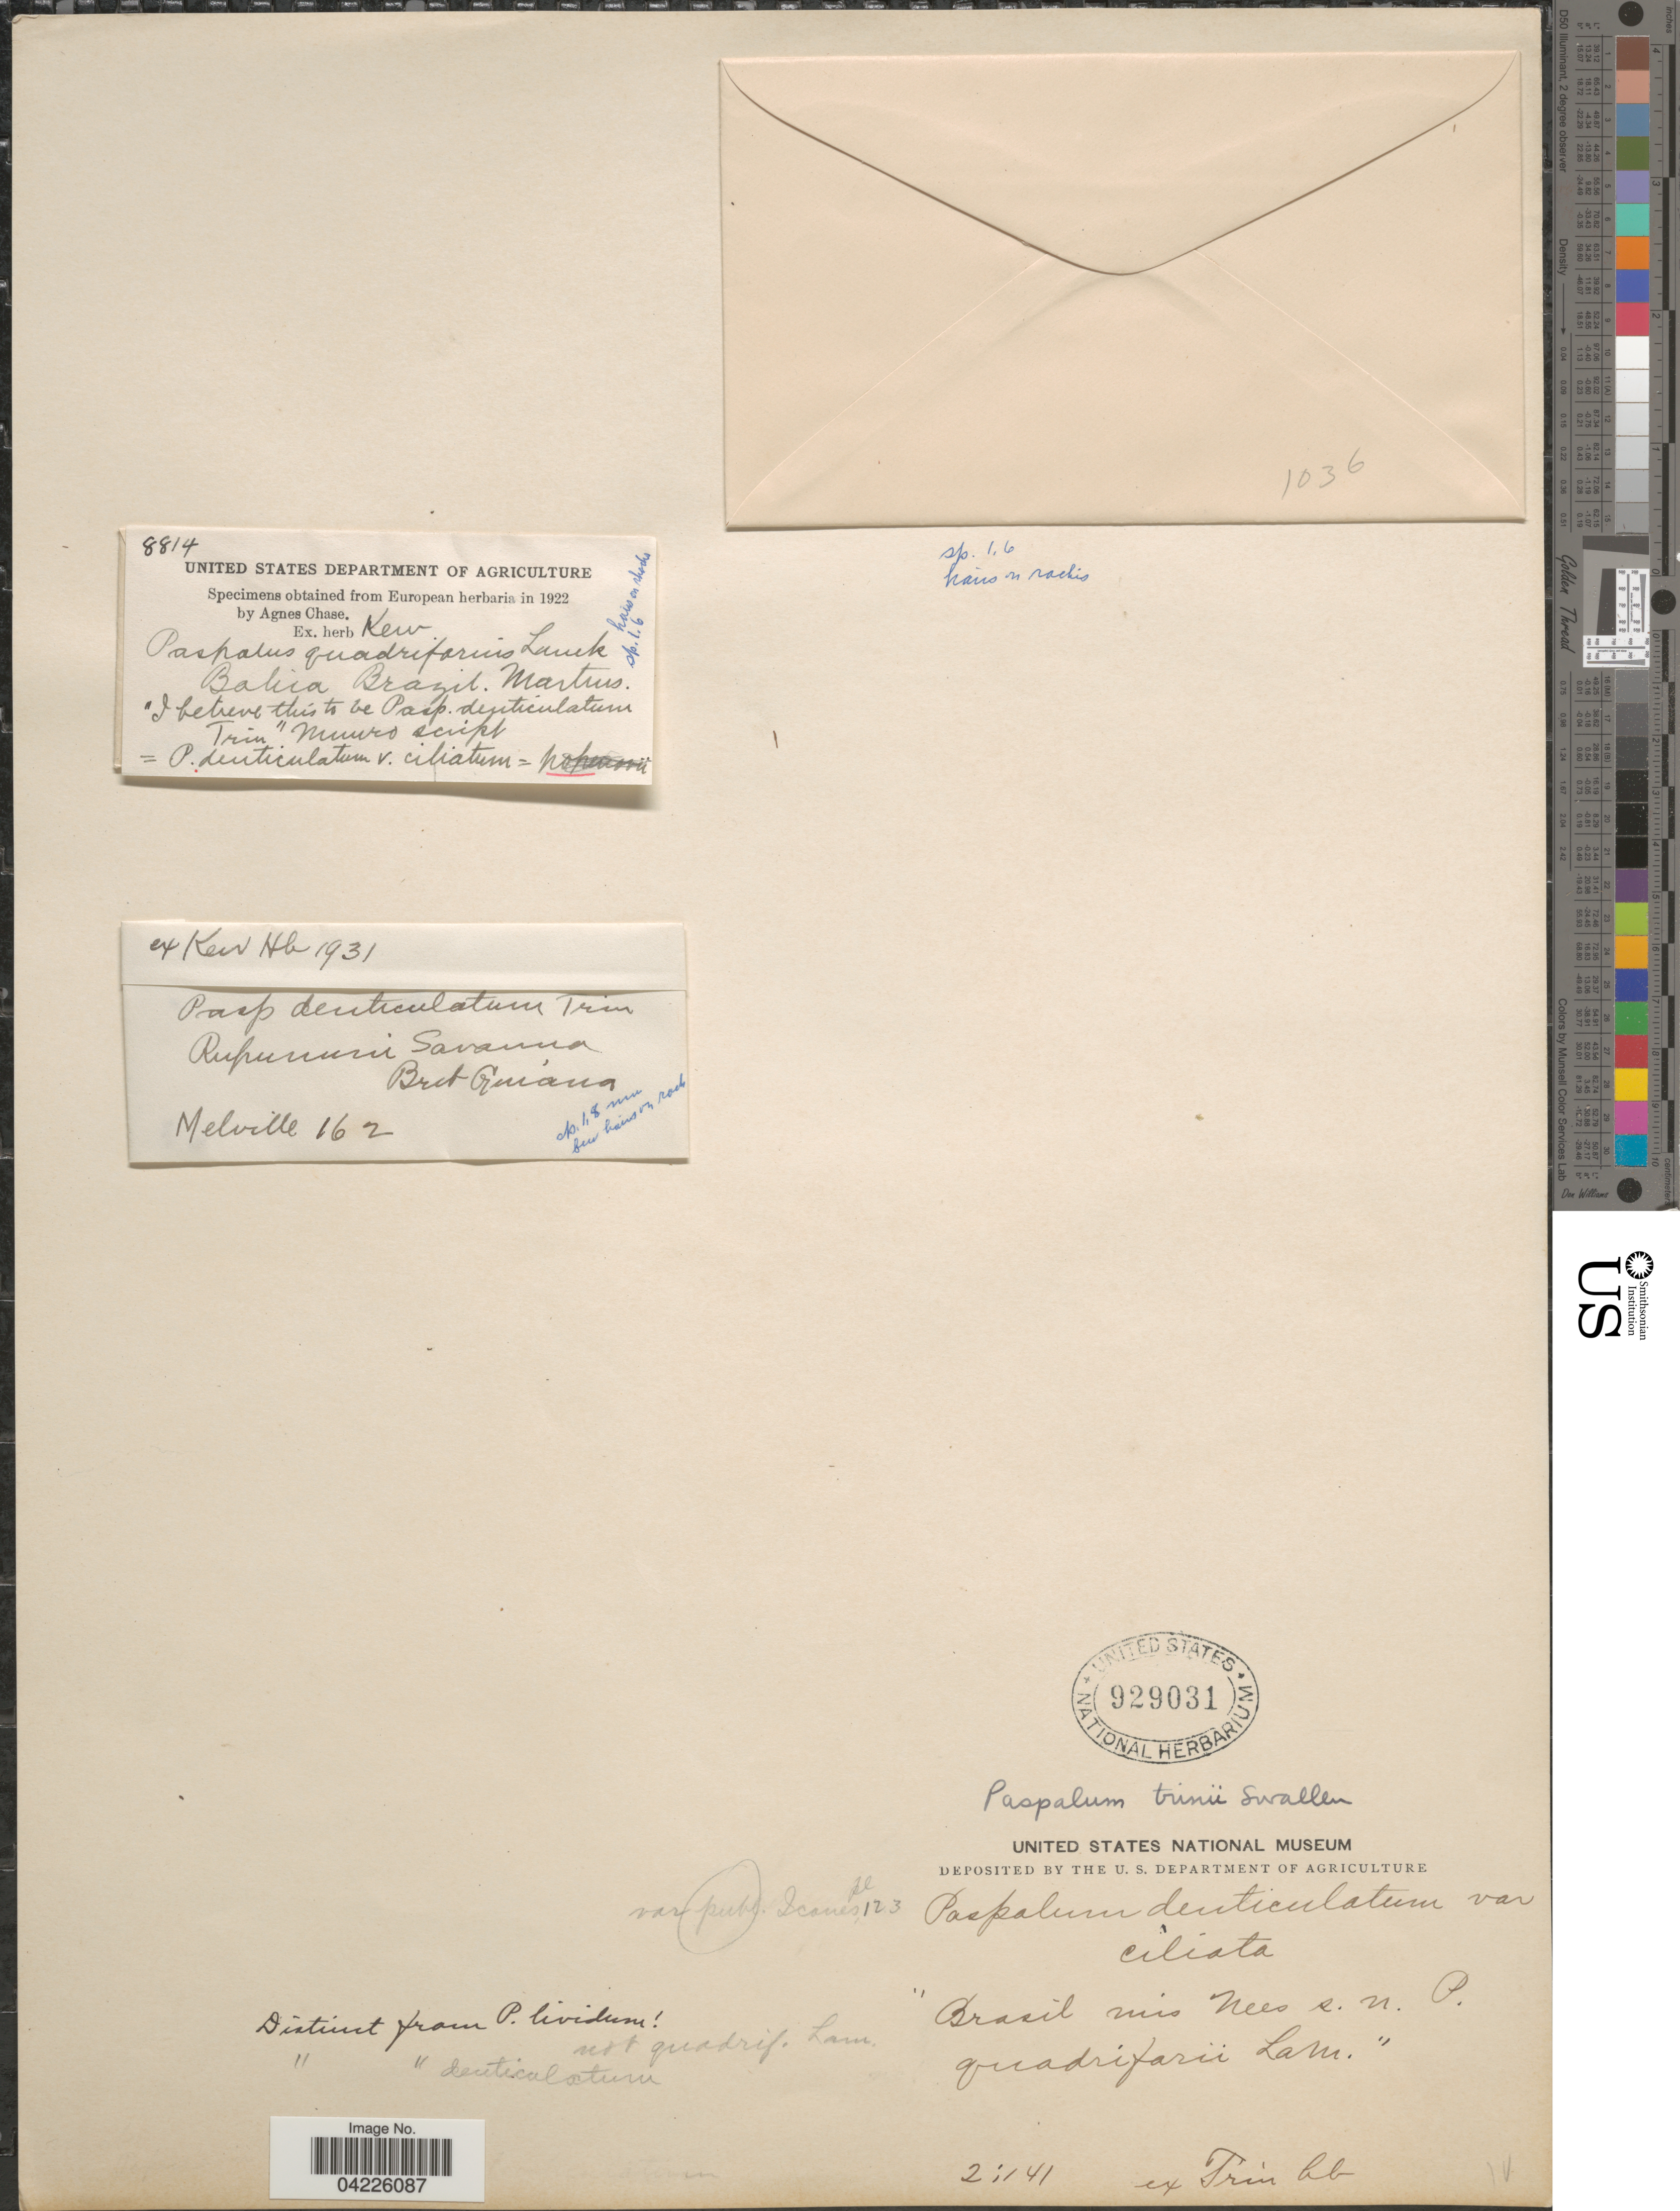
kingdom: Plantae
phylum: Tracheophyta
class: Liliopsida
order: Poales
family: Poaceae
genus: Paspalum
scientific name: Paspalum trinii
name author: Swallen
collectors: Melville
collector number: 162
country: Guyana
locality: Rupununi Savanna. Brit Guiana.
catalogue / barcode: US 929031